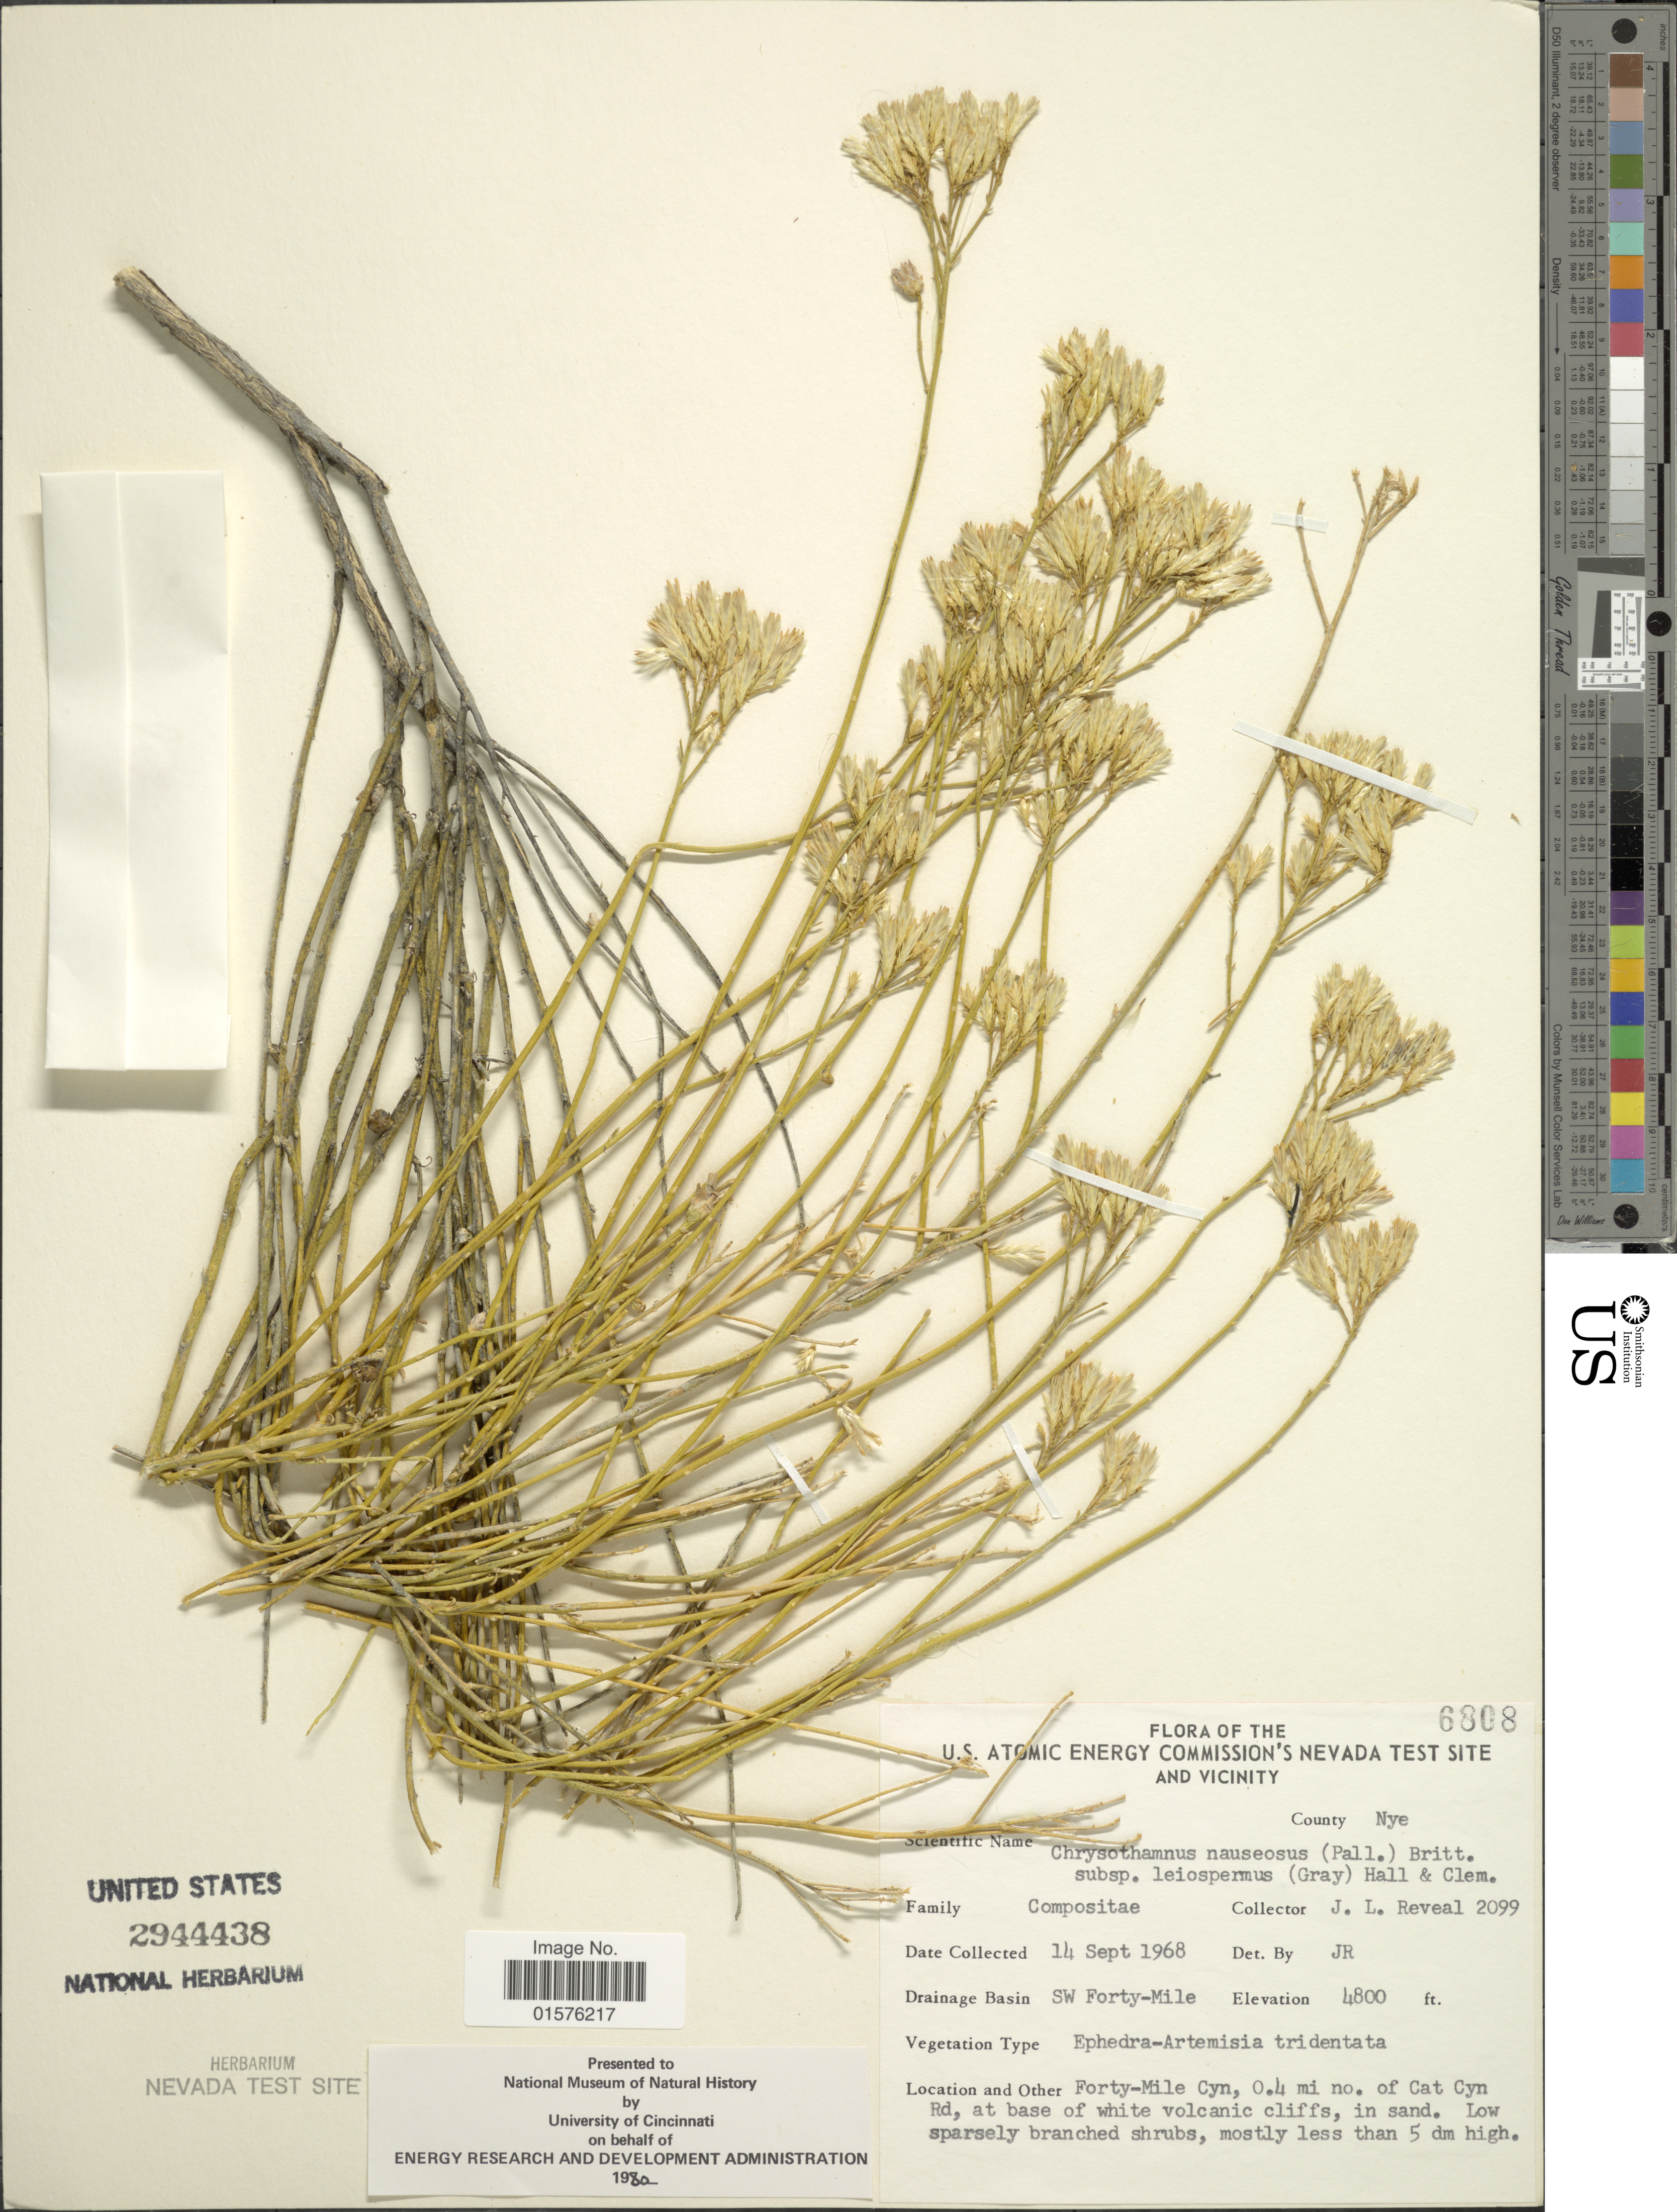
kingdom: Plantae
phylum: Tracheophyta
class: Magnoliopsida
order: Asterales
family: Asteraceae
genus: Ericameria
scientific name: Ericameria nauseosa var. leiosperma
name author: (A. Gray) G.L. Nesom & G.I. Baird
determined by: Urbatsch, Lowell E., Curator (LSU), Louisiana State University (UNITED STATES)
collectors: J. C. Beatley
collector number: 2099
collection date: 1968-09-14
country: United States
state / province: Nevada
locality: The U.S. Atomic Energy Commision's Nevada test site and vicinity, County: Nye, Drainage basin: SW Forty-Mile, Forty-Miles Cyn, 0.4 mi no. Cat Cyn Rd, at base of white volcanic cliffs.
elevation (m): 1463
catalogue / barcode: US 2944438